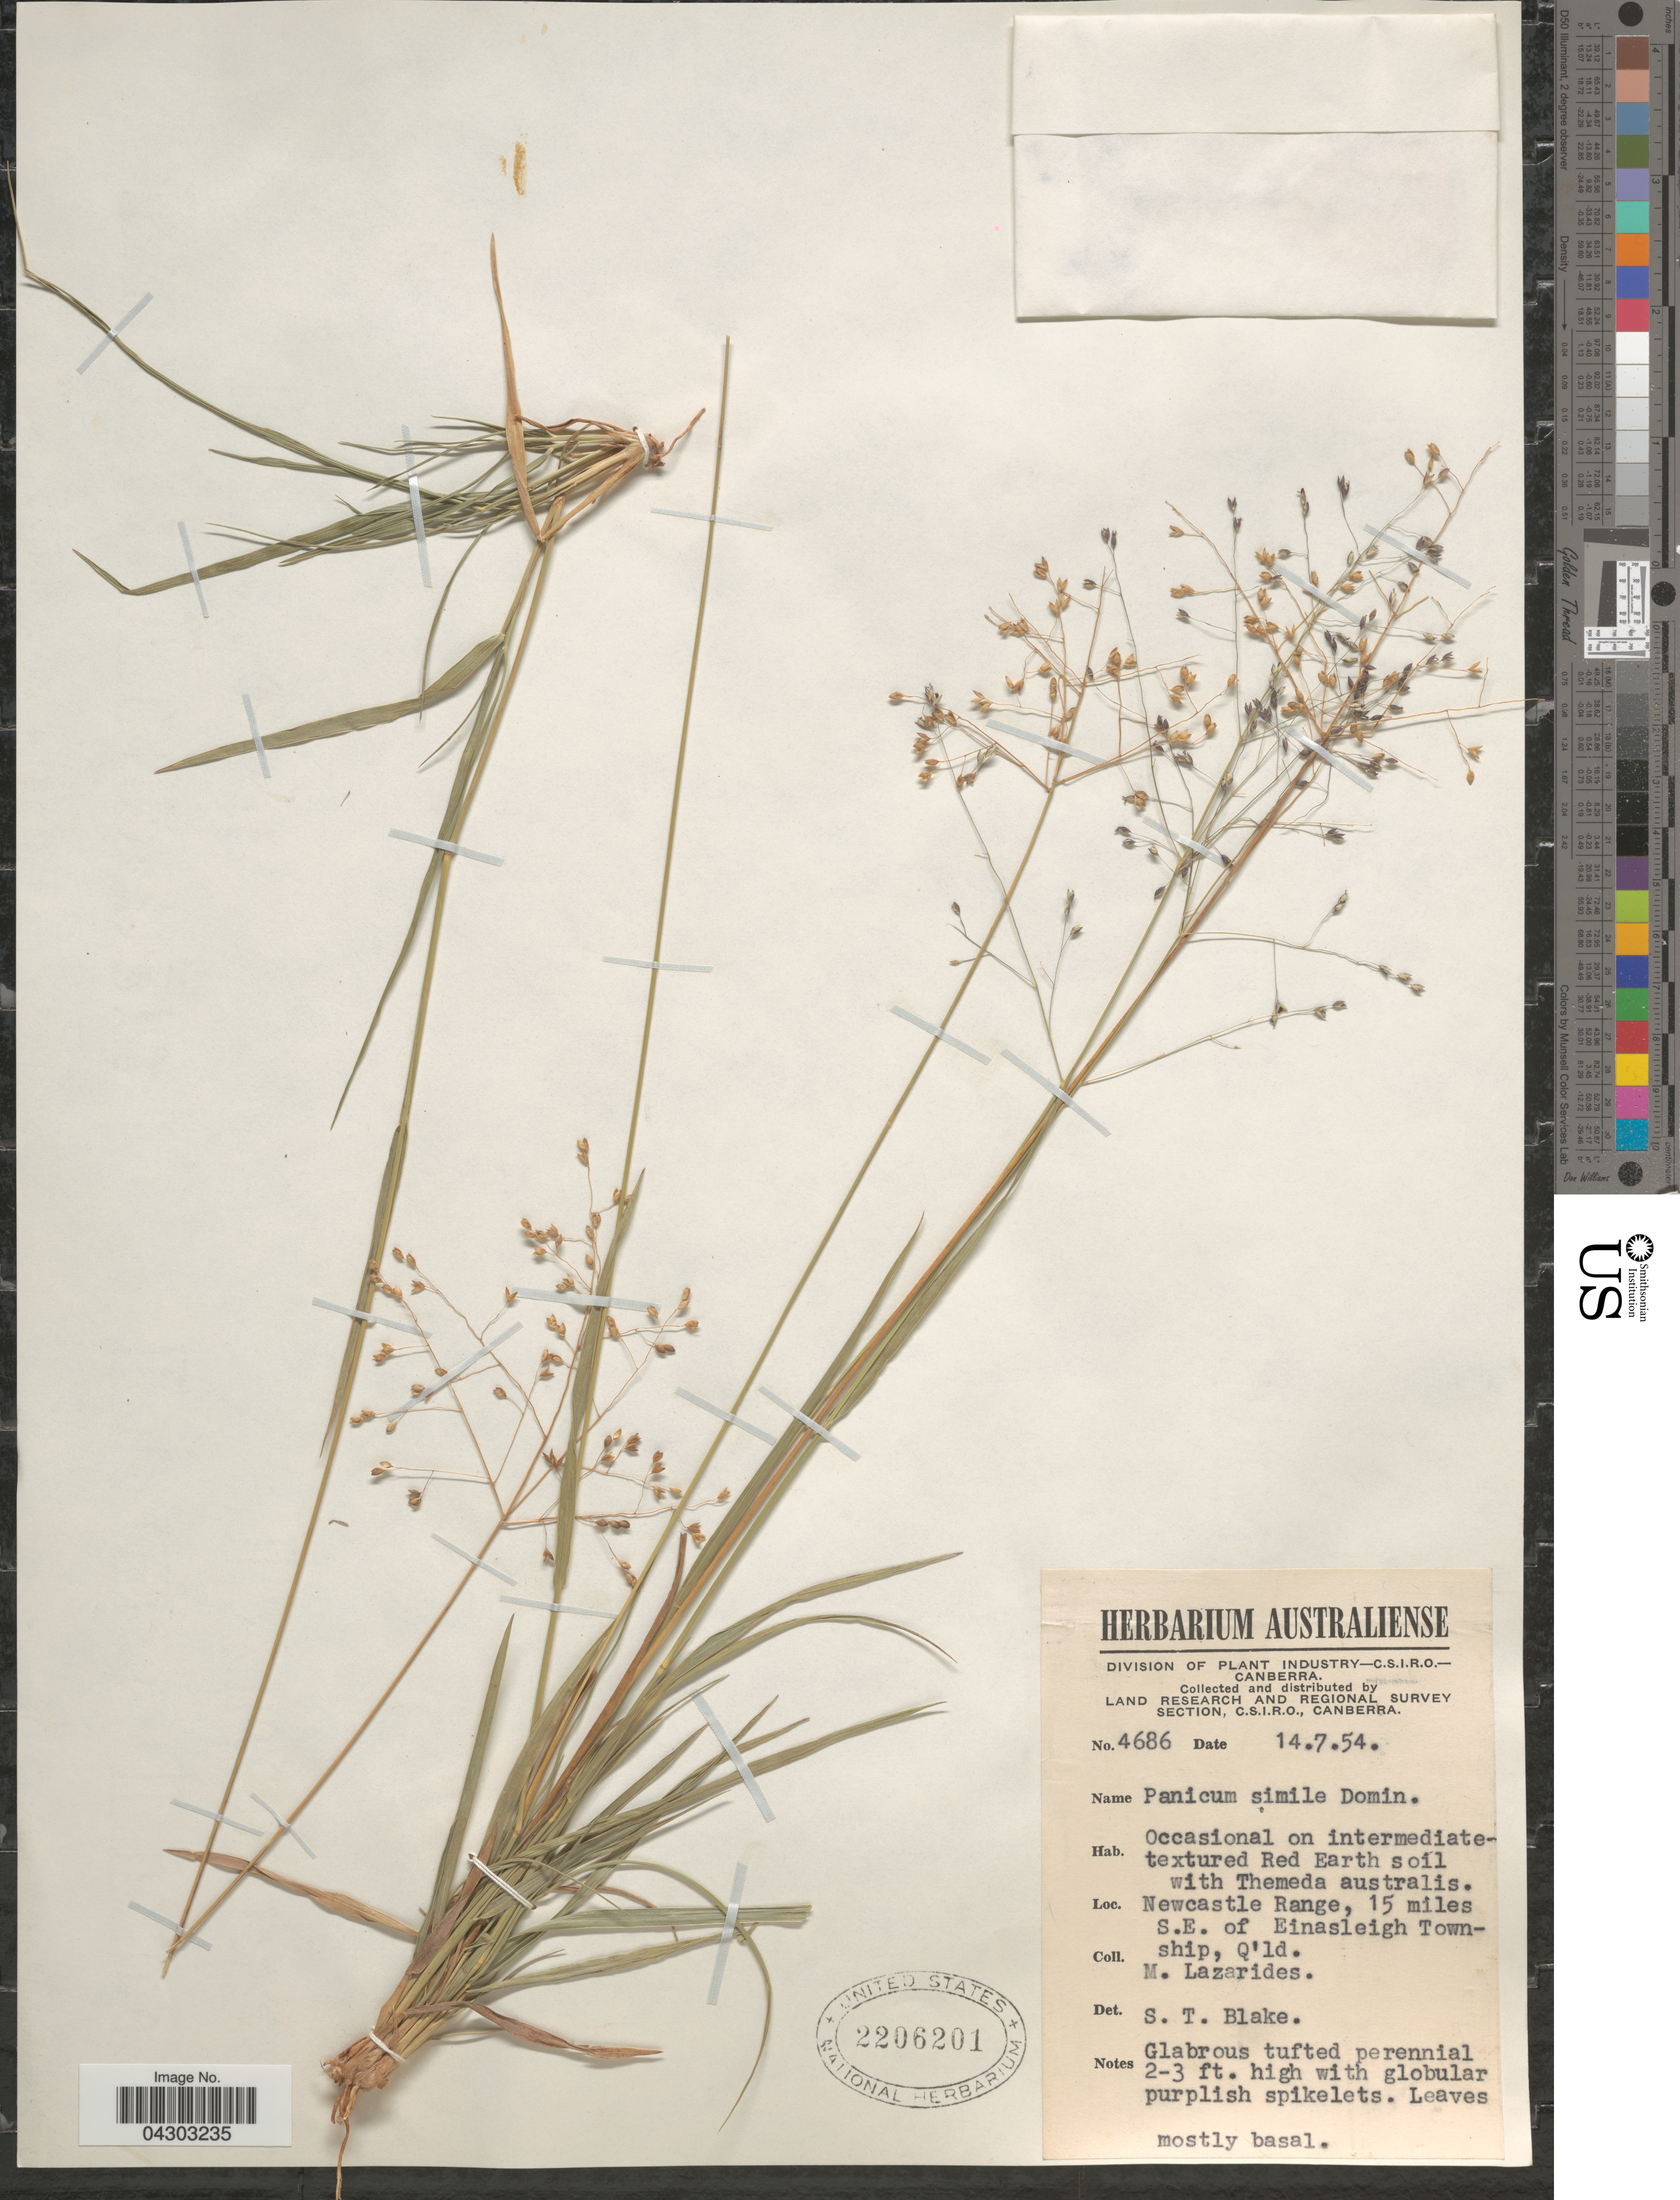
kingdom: Plantae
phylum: Tracheophyta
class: Liliopsida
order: Poales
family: Poaceae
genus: Panicum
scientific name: Panicum simile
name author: Domin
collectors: M. Lazarides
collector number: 4686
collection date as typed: Transcribed d/m/y: 14/7/54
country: Australia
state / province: Queensland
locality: Land Research and Regional Survey Section. Newcastle Range, 15 miles S.E. of Einasleigh Township.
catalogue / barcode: US 2206201